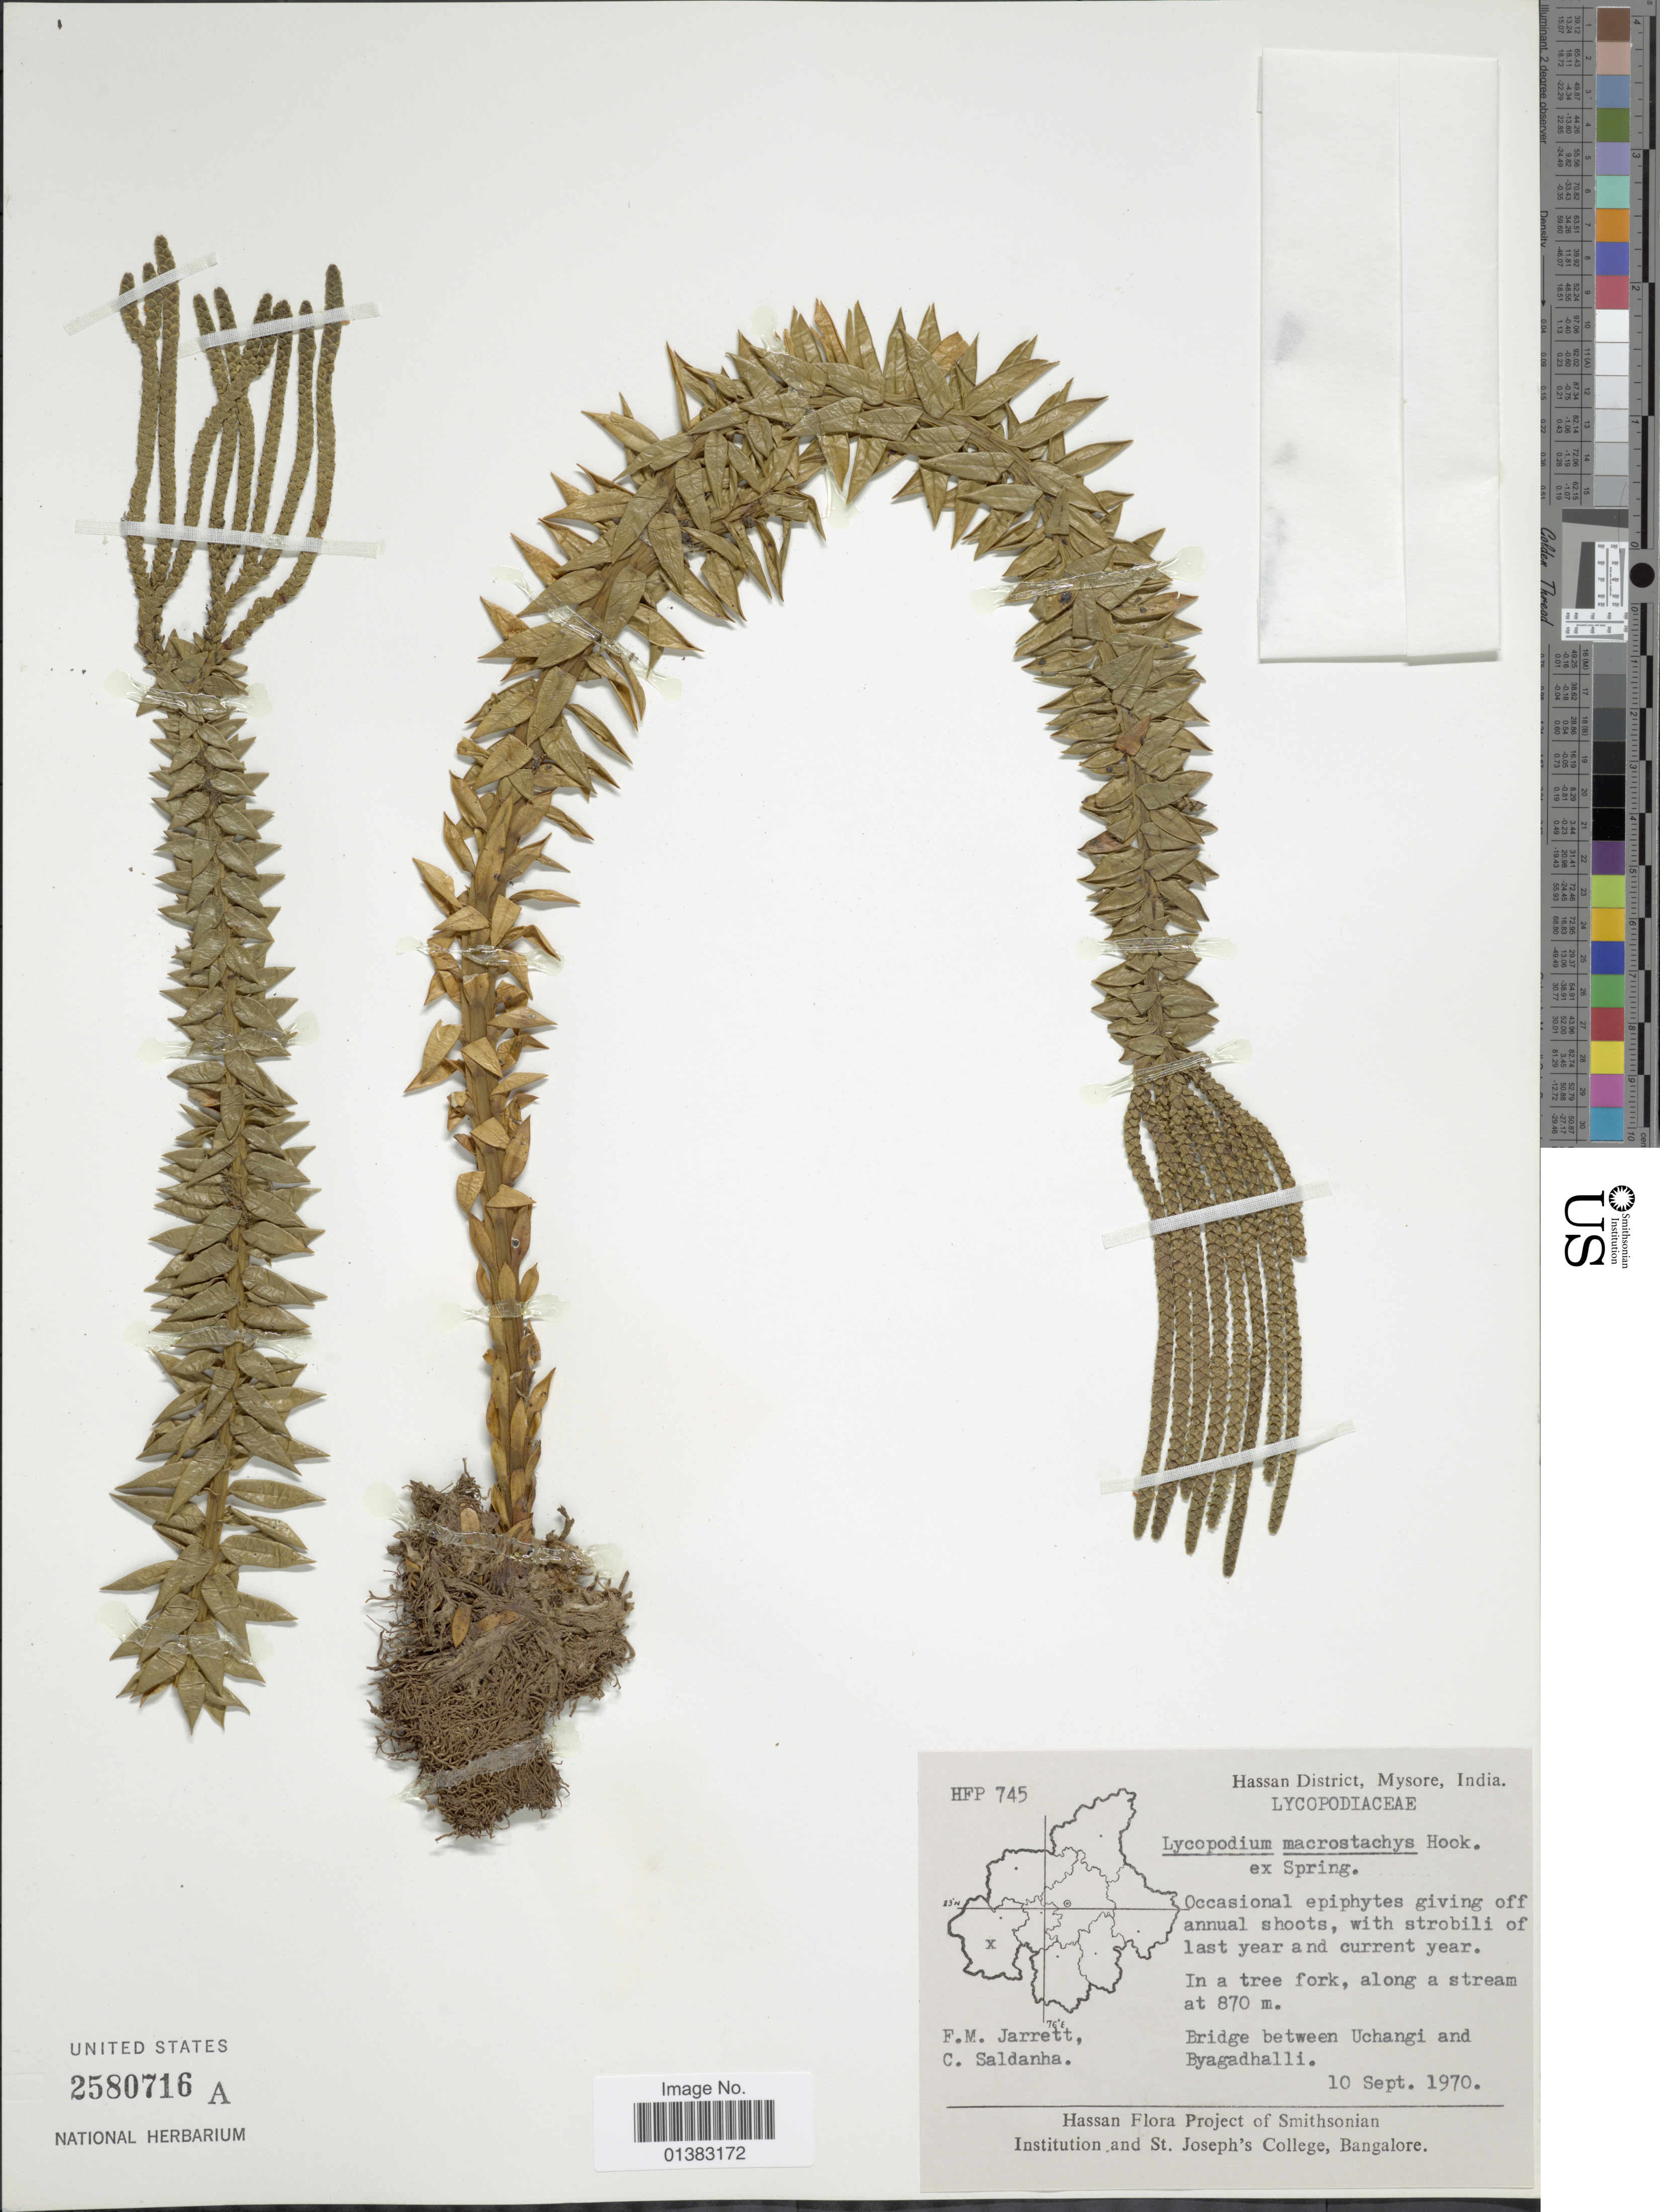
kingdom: Plantae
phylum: Tracheophyta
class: Lycopodiopsida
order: Lycopodiales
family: Lycopodiaceae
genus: Phlegmariurus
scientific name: Phlegmariurus phyllanthus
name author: (Hook. & Arn.) R.D. Dixit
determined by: Field, A. R.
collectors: F. M. Jarrett & C. Saldanha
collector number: HFP 745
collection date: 1970-09-10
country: India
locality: Hassan District, Mysore, Bridge between Uchangi and Byagadhalli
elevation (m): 870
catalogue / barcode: US 2580716A